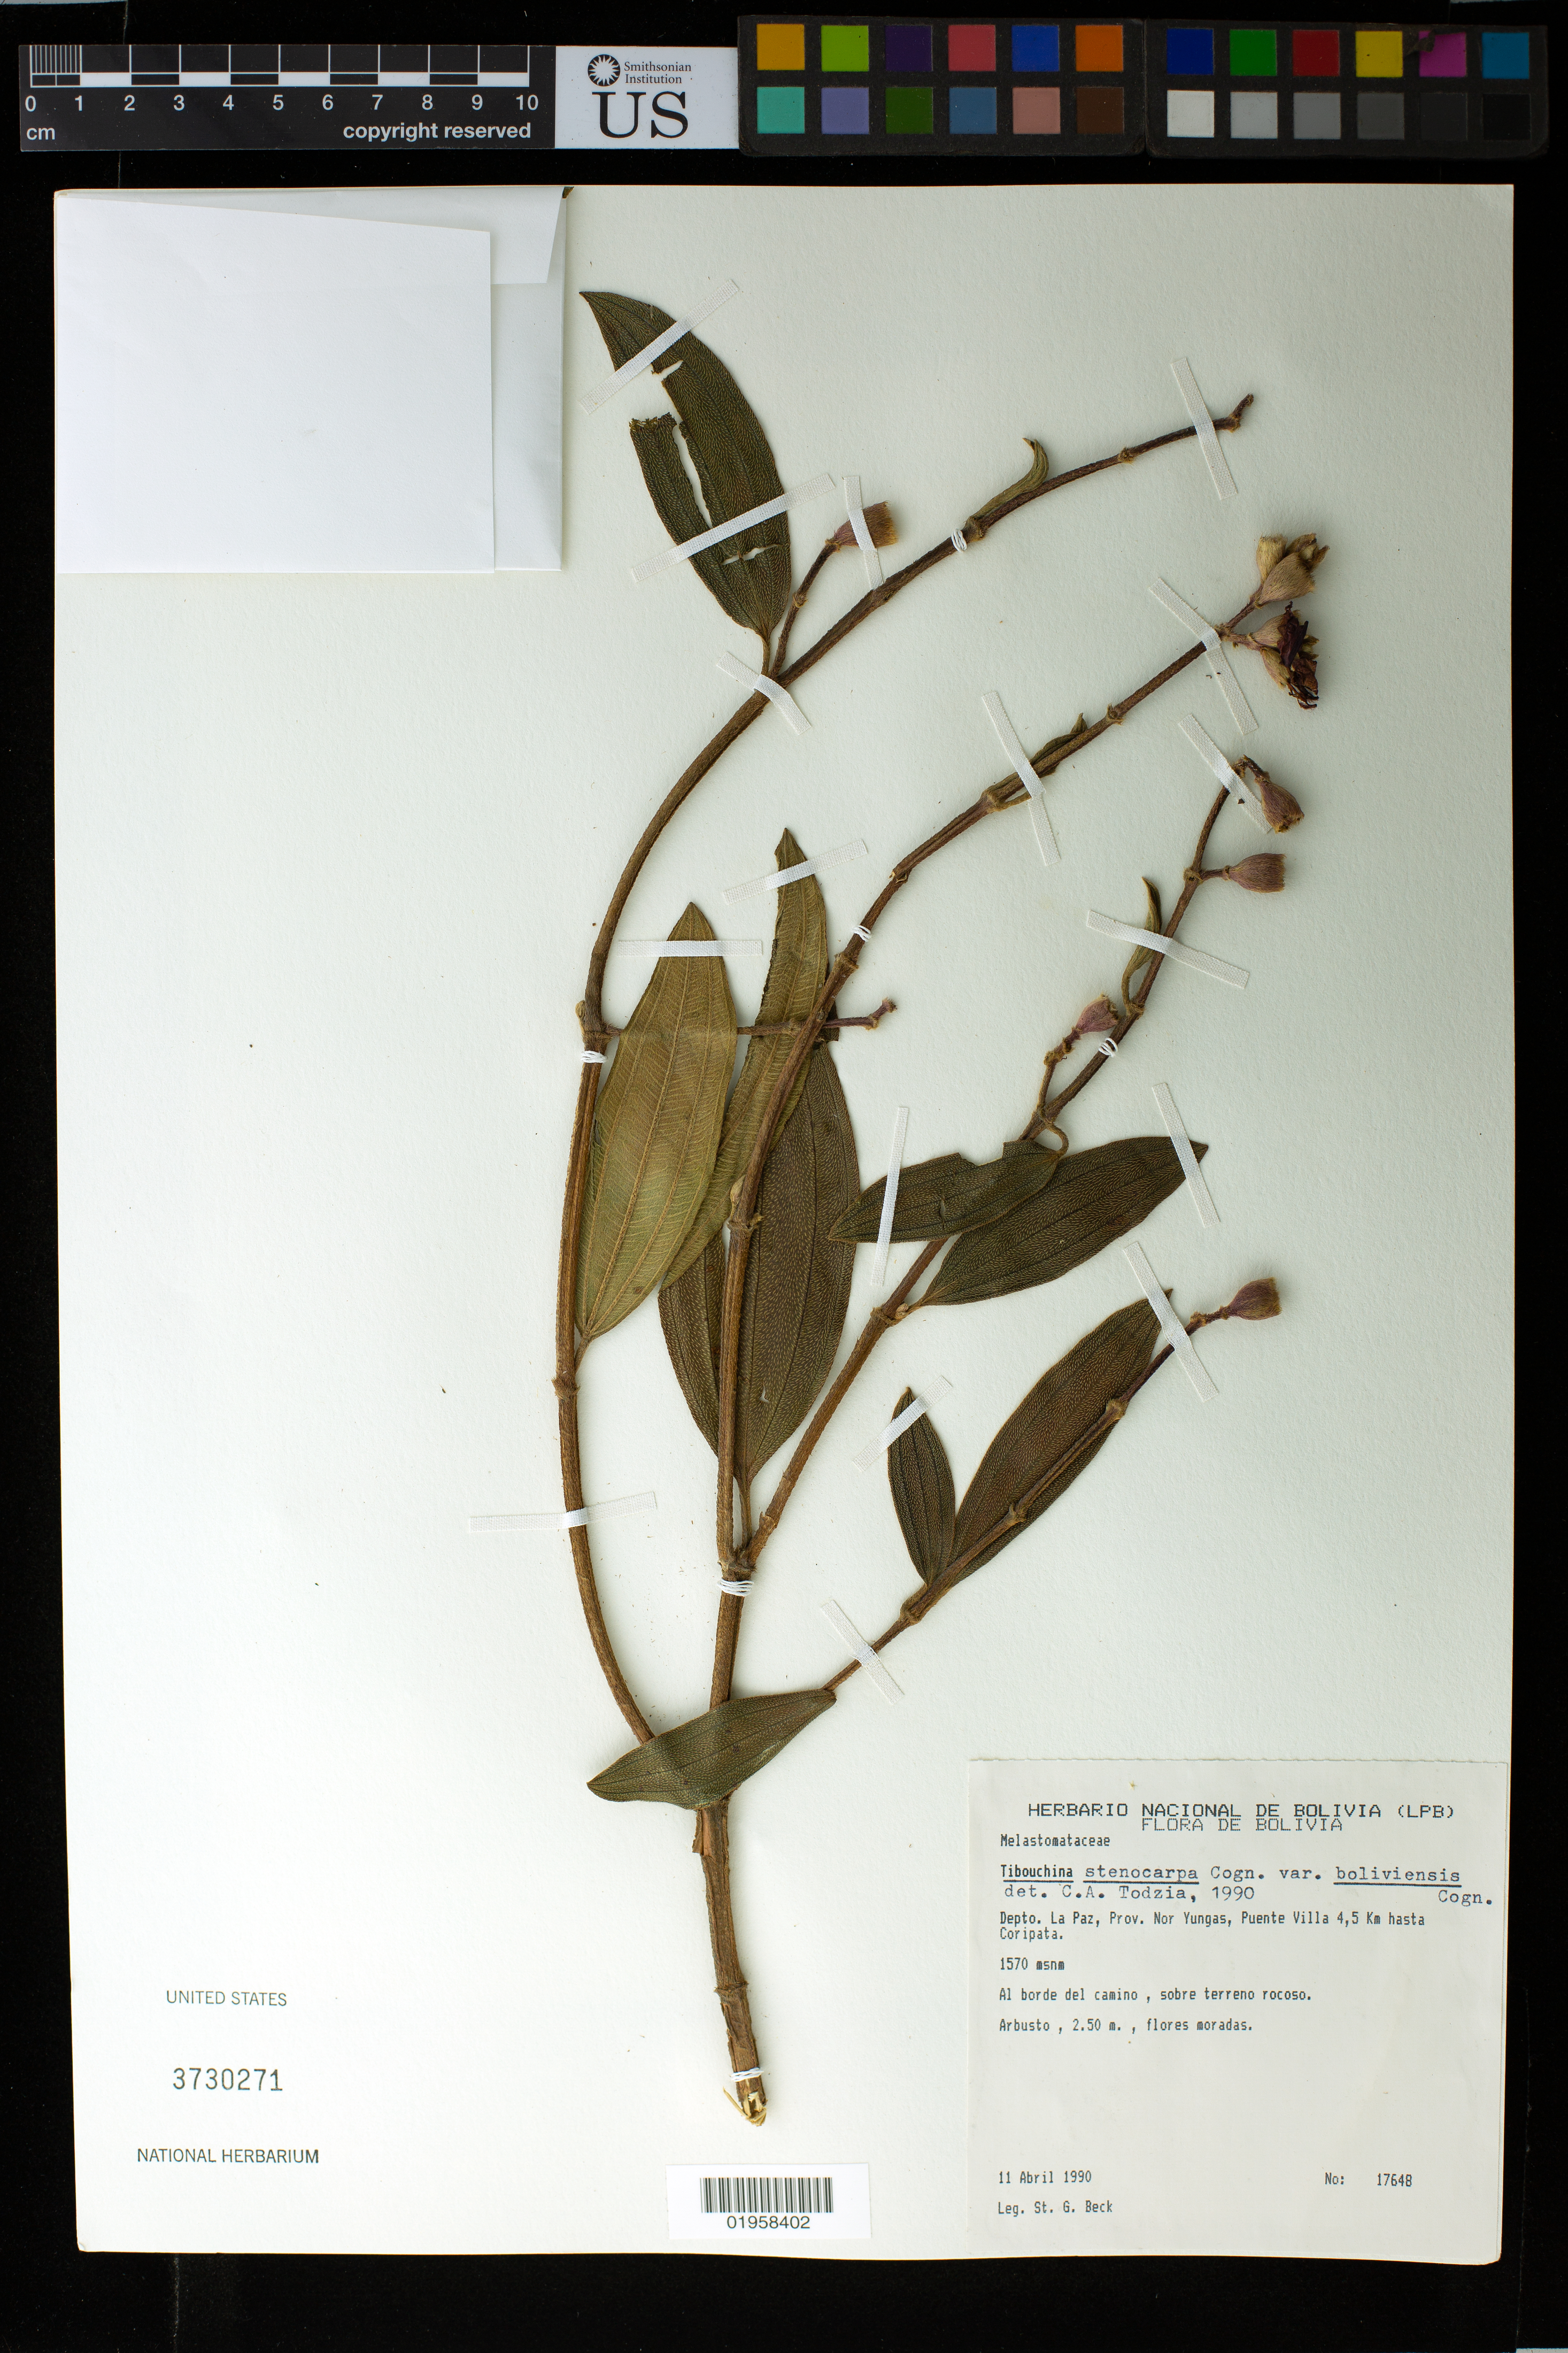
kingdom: Plantae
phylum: Tracheophyta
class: Magnoliopsida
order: Myrtales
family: Melastomataceae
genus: Pleroma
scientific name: Pleroma stenocarpum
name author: (DC.) Triana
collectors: S. G. Beck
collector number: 17648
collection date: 1990-04-11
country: Bolivia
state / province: La Paz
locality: Prov. Nor Yungas, Puente Villa, 4.5 km hasta Coripata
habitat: Al borde del camino, sobre terreno rocoso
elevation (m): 1570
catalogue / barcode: US 3730271